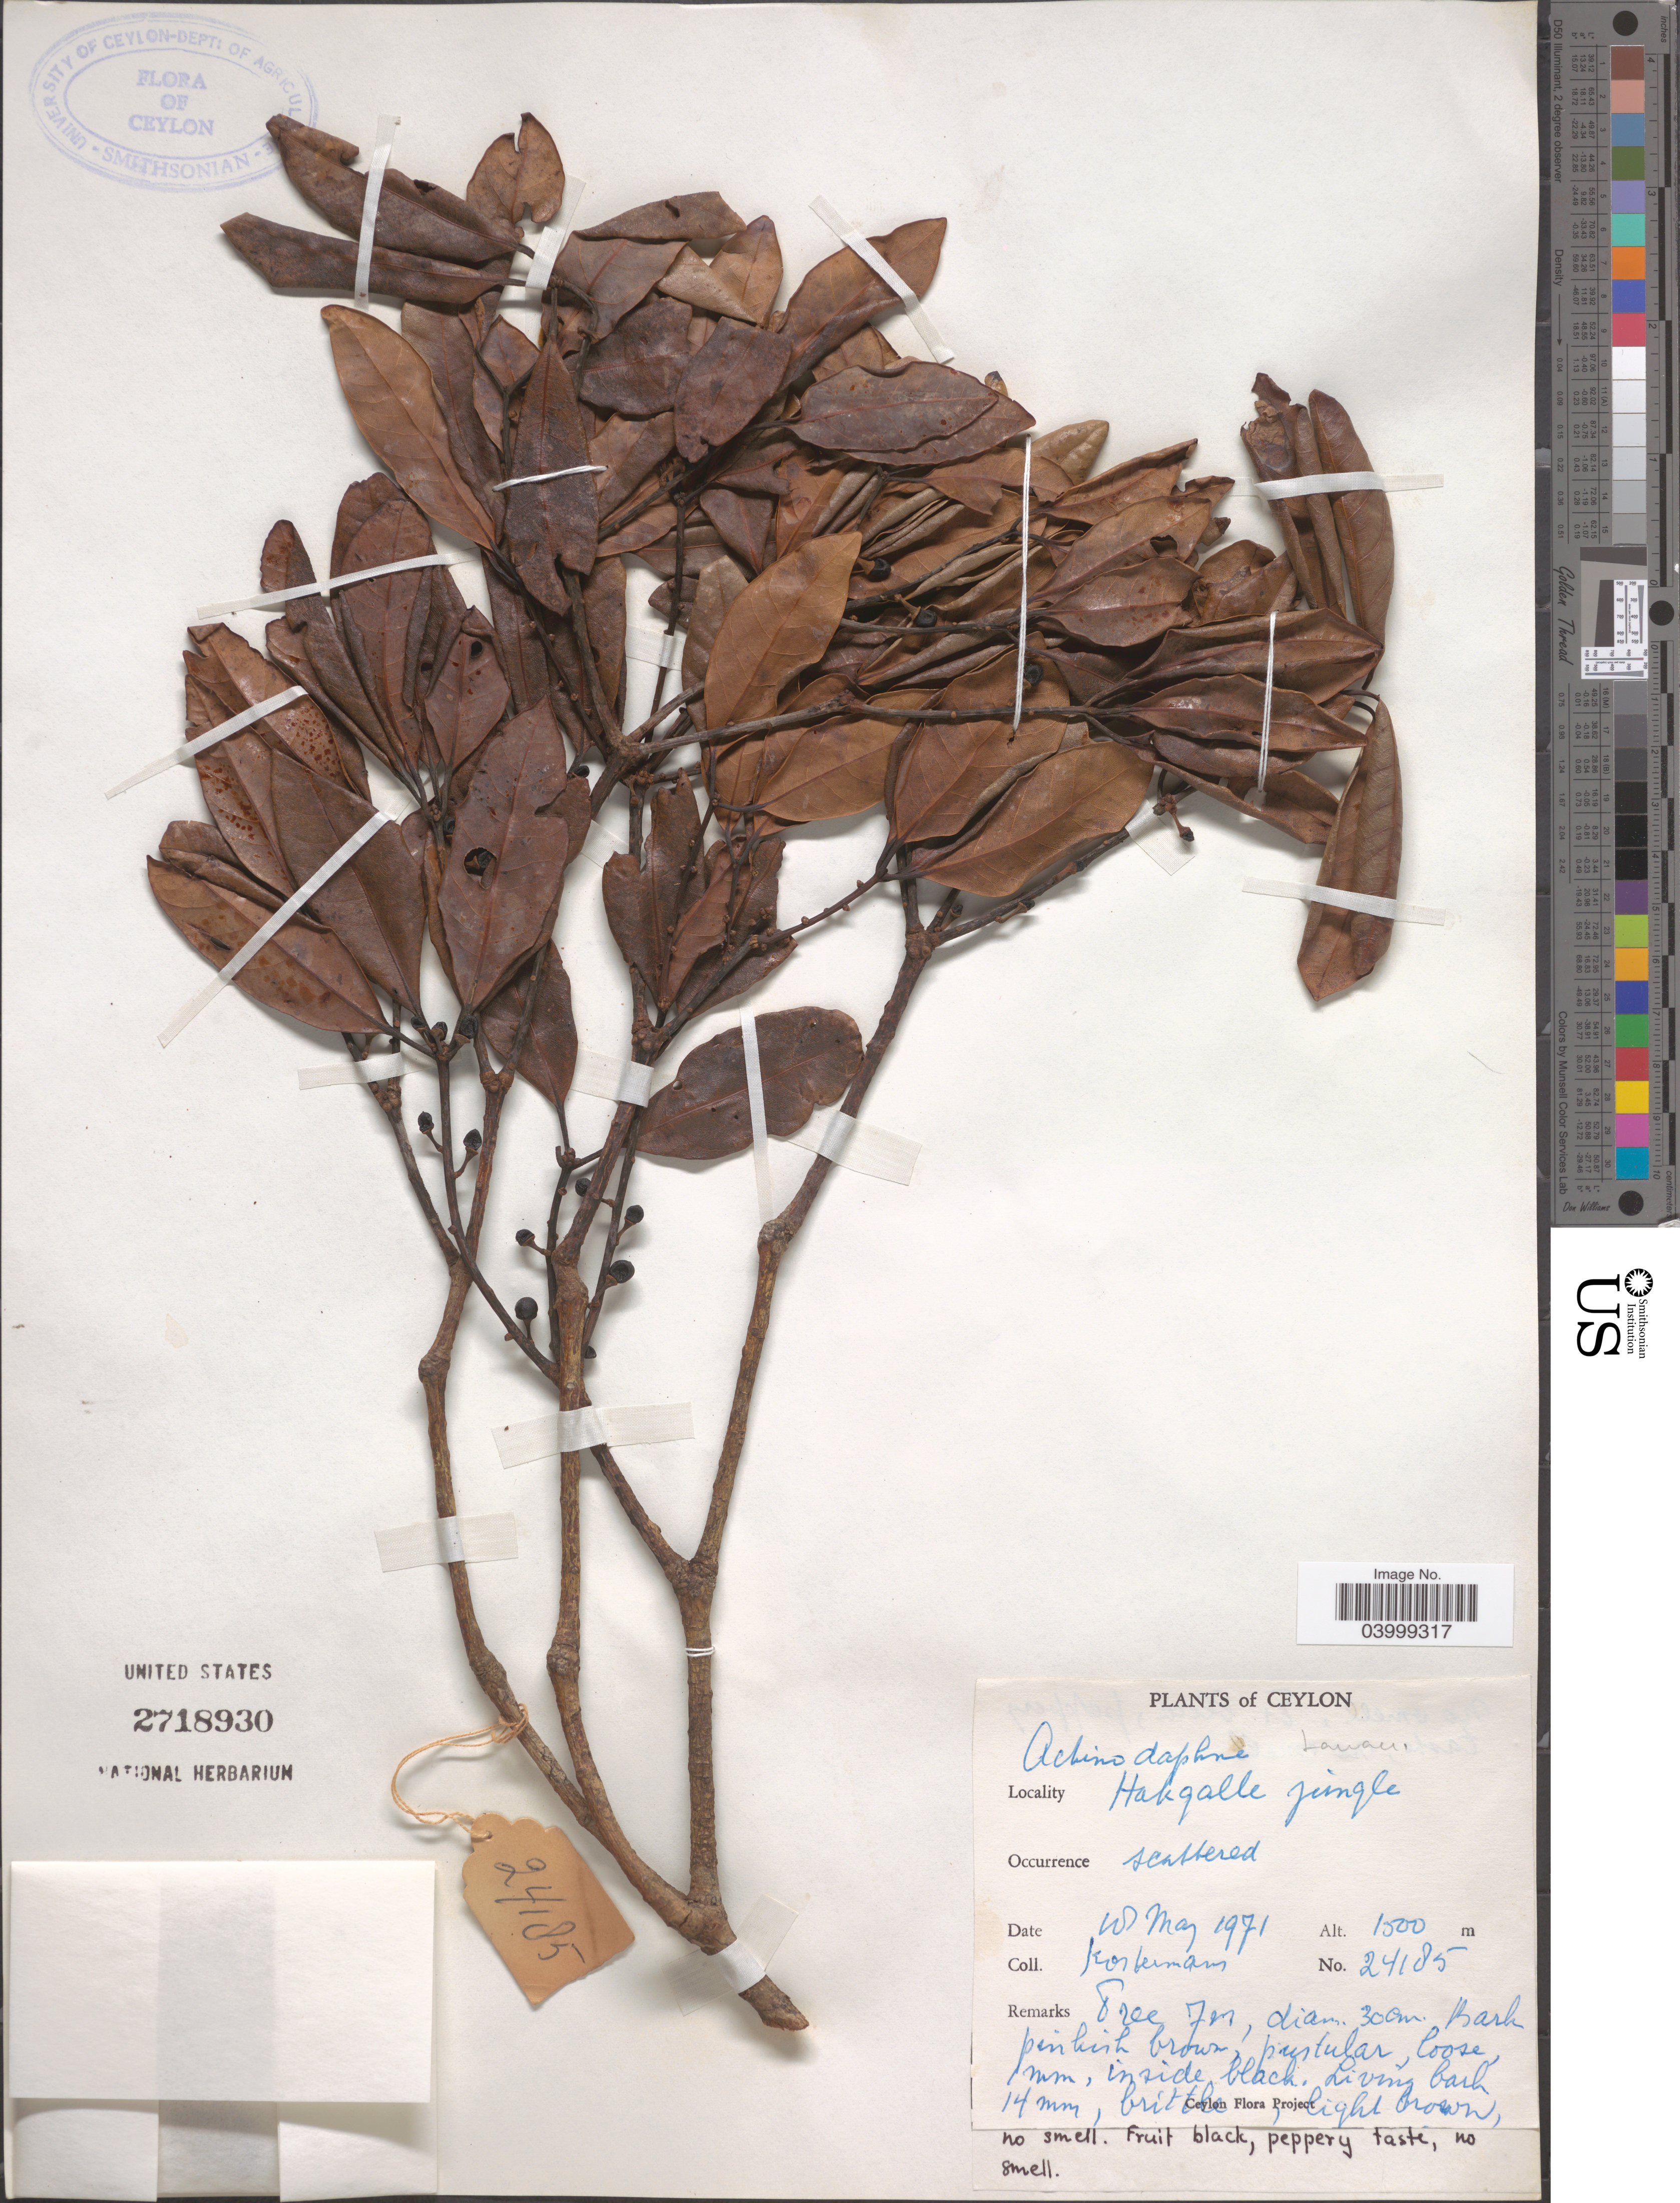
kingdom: Plantae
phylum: Tracheophyta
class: Magnoliopsida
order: Laurales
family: Lauraceae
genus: Actinodaphne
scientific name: Actinodaphne sp.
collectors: Kostermans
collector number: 24185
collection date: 1971-05-10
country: Sri Lanka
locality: Ceylon. Hakgalle jungle.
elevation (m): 1500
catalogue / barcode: US 2718930